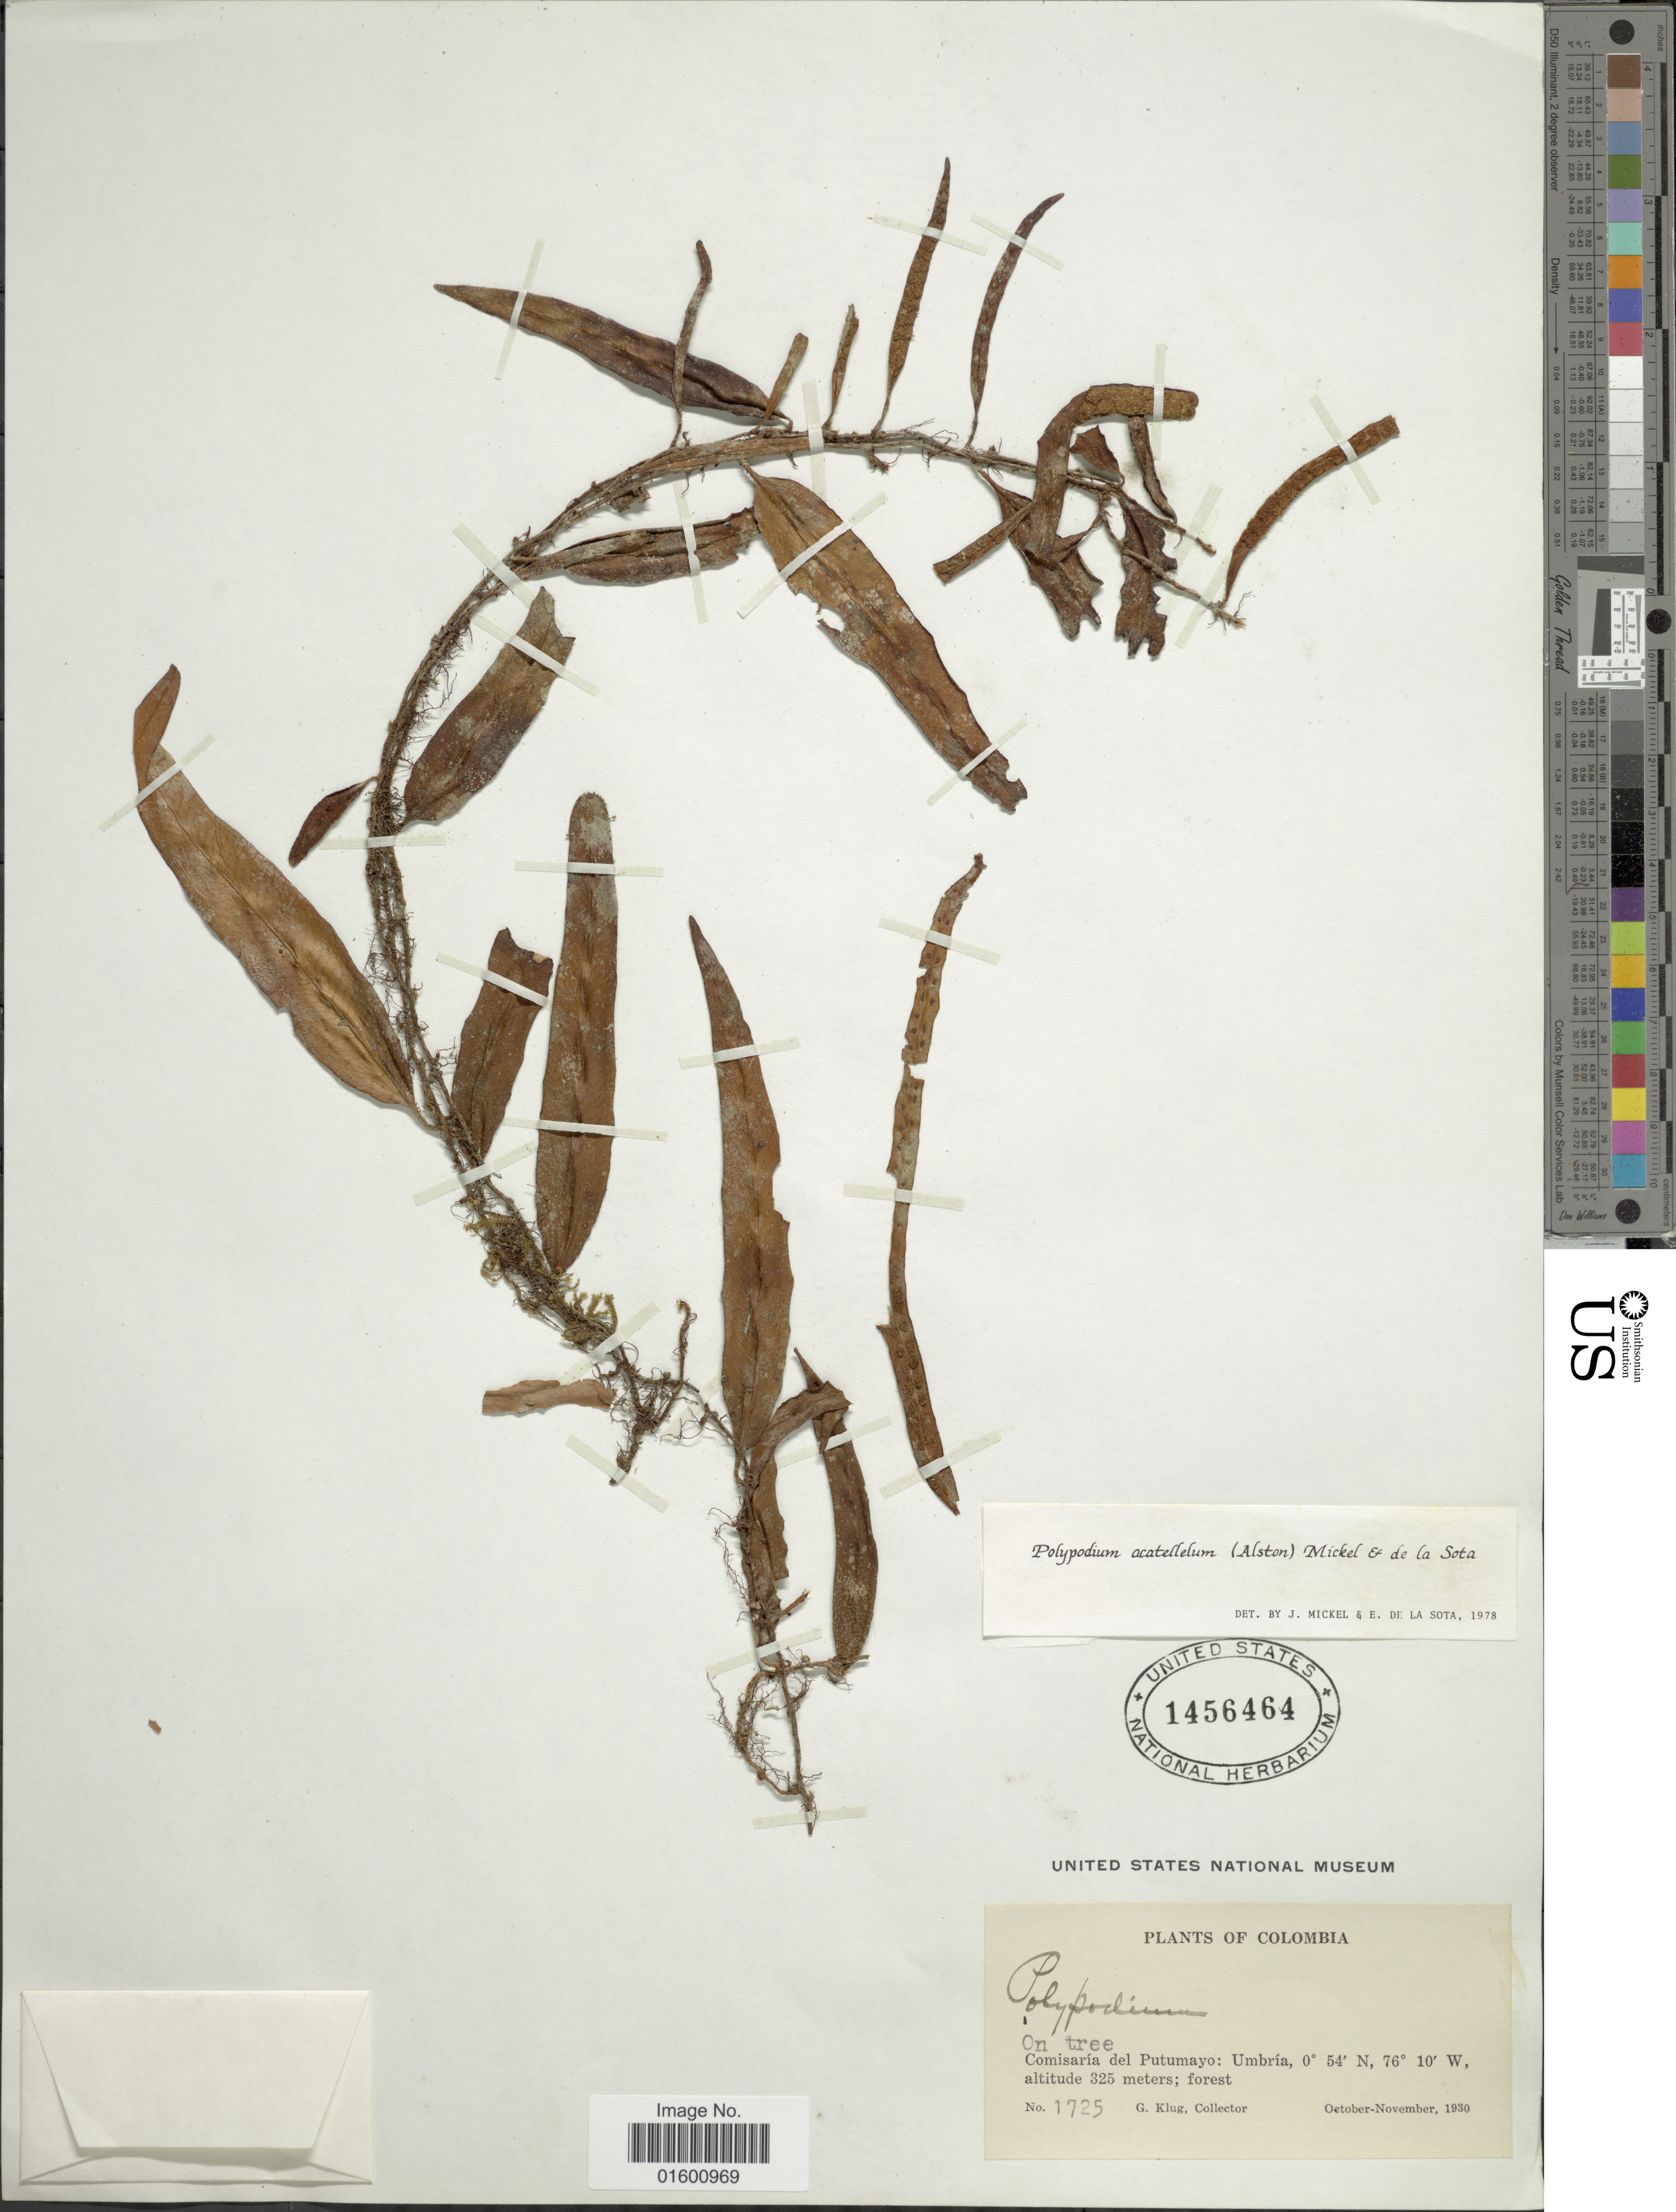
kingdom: Plantae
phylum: Tracheophyta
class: Polypodiopsida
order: Polypodiales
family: Polypodiaceae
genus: Microgramma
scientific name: Microgramma acatallela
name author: Alston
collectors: G. Klug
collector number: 1725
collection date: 1930-10/1930-11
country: Colombia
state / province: Putumayo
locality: Umbria; forest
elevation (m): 325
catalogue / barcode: US 1456464